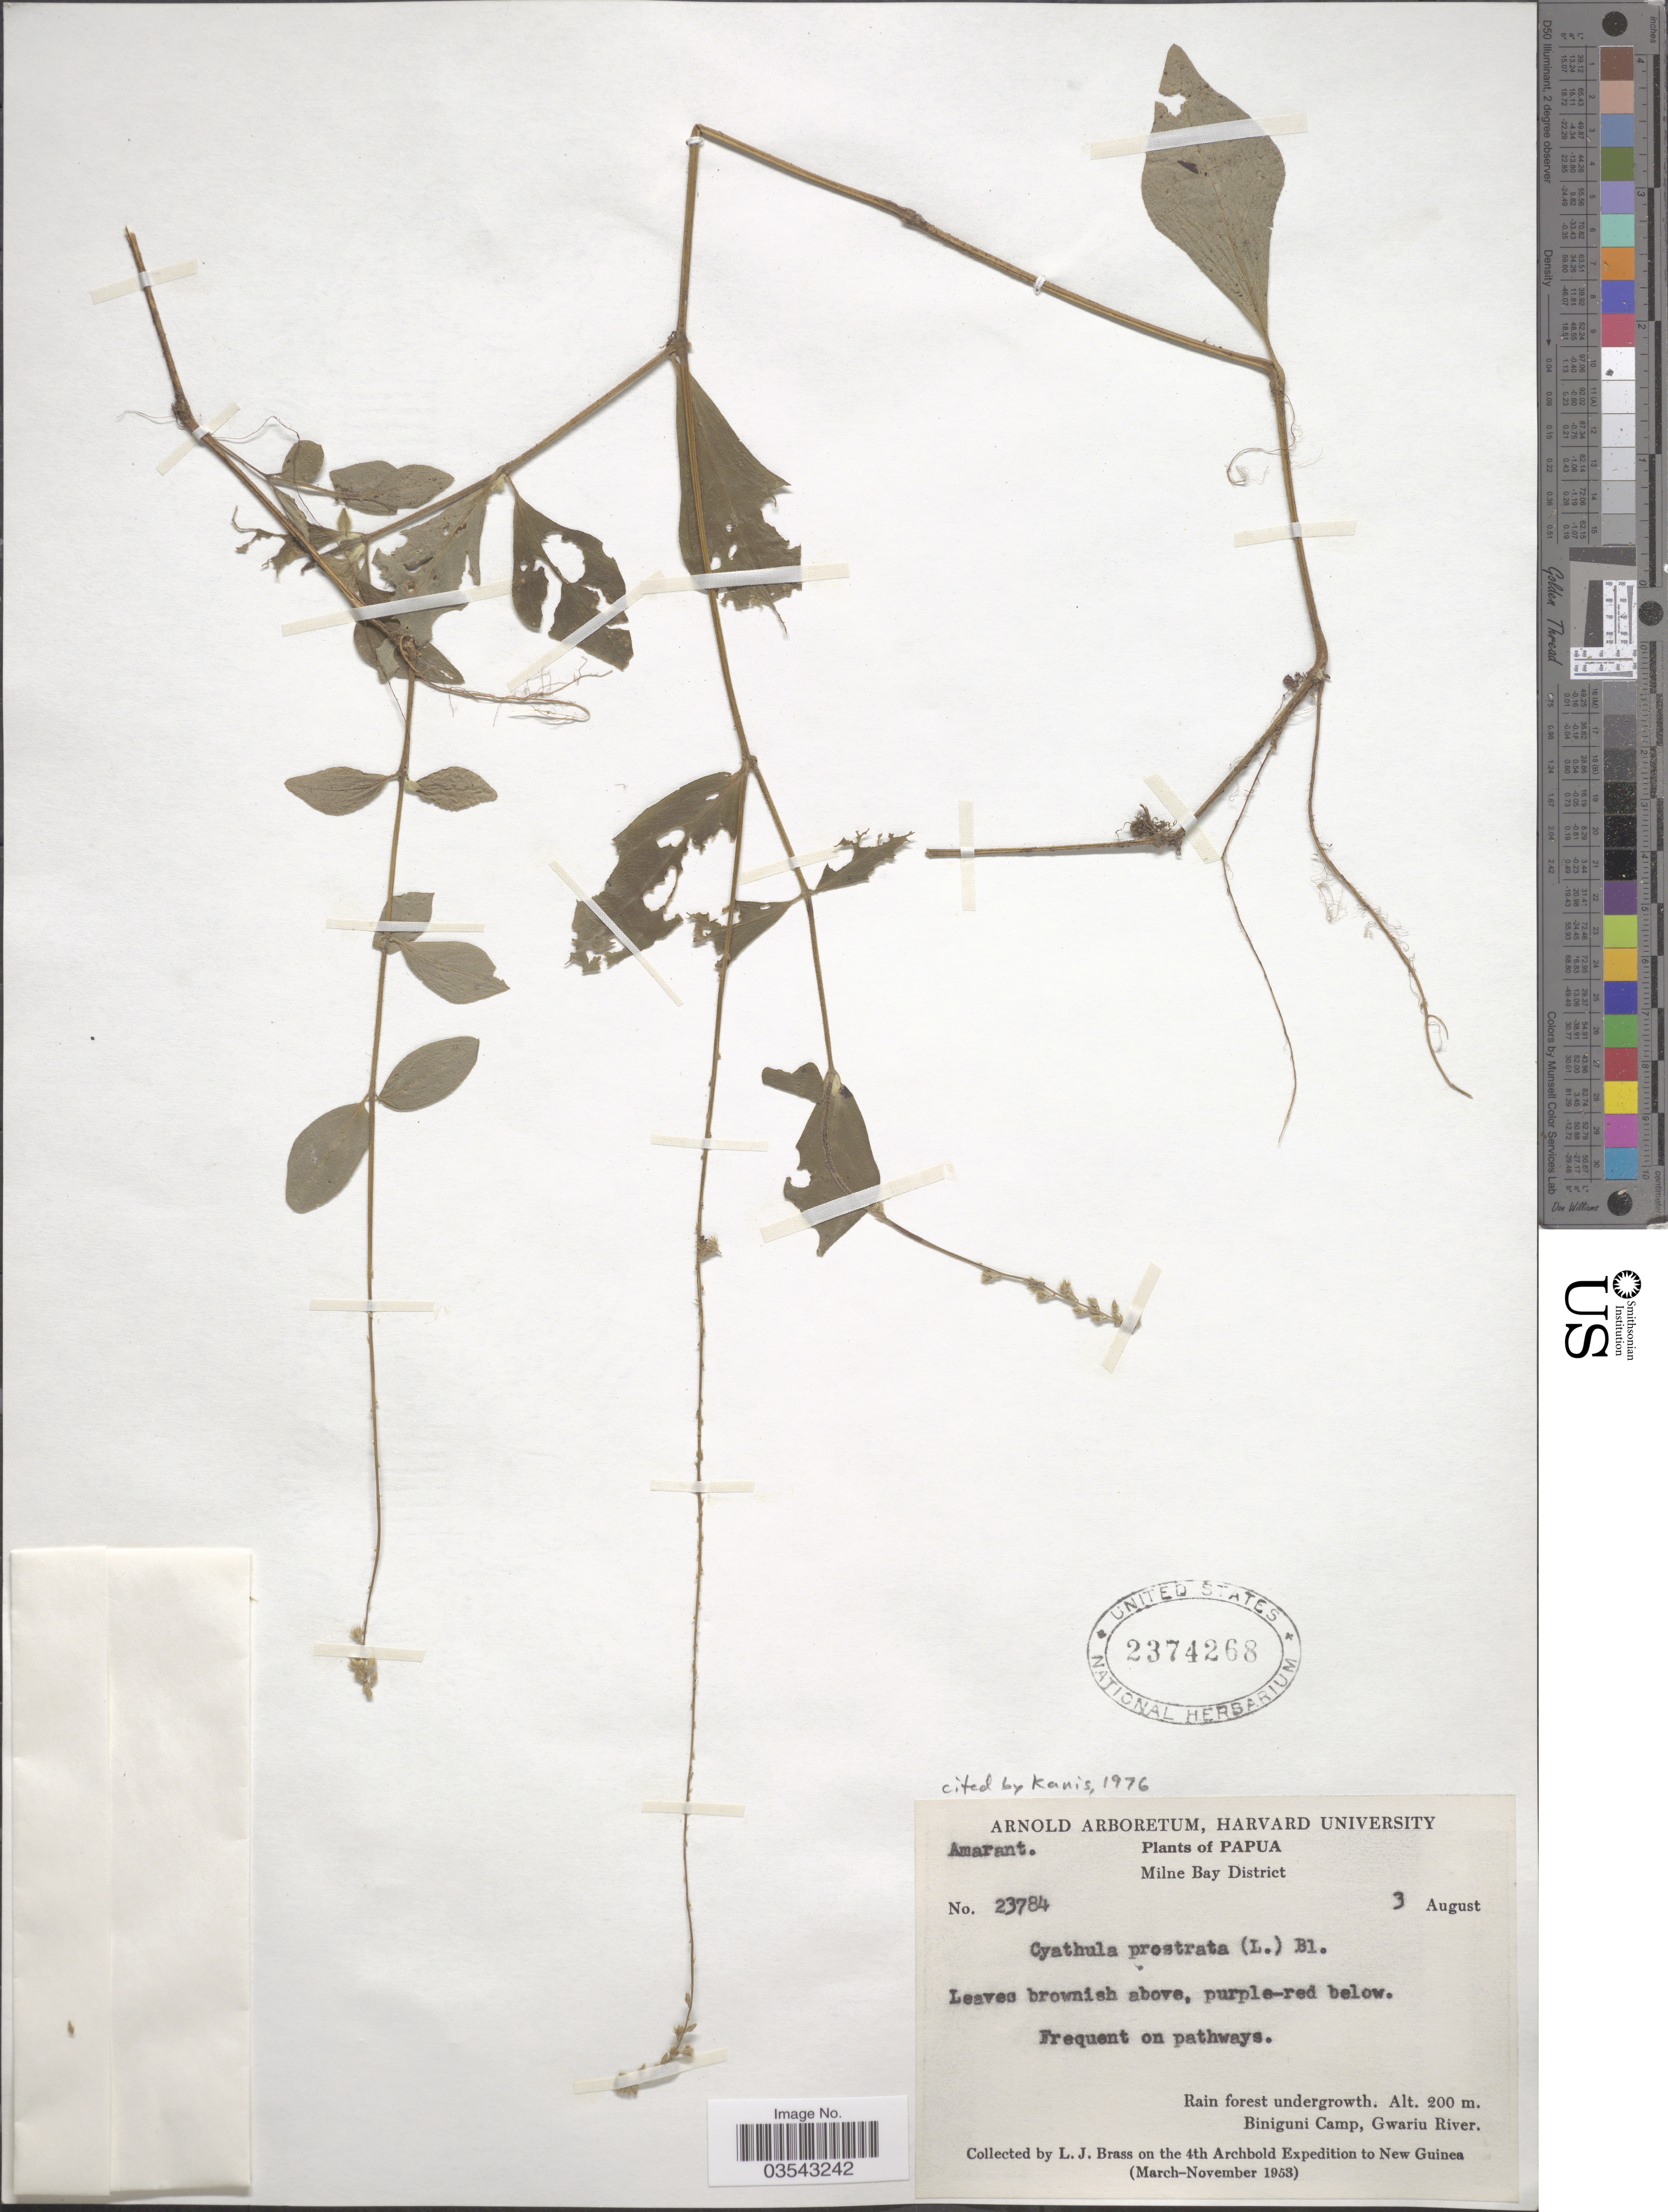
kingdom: Plantae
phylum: Tracheophyta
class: Magnoliopsida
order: Caryophyllales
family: Amaranthaceae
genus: Cyathula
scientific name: Cyathula prostrata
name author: (L.) Blume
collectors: L. J. Brass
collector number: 23784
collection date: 1953-08-03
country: Papua New Guinea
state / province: Milne Bay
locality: Papua. Milne Bay District. Biniguni Camp, Gwariu River. New Guinea.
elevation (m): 200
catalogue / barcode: US 2374268